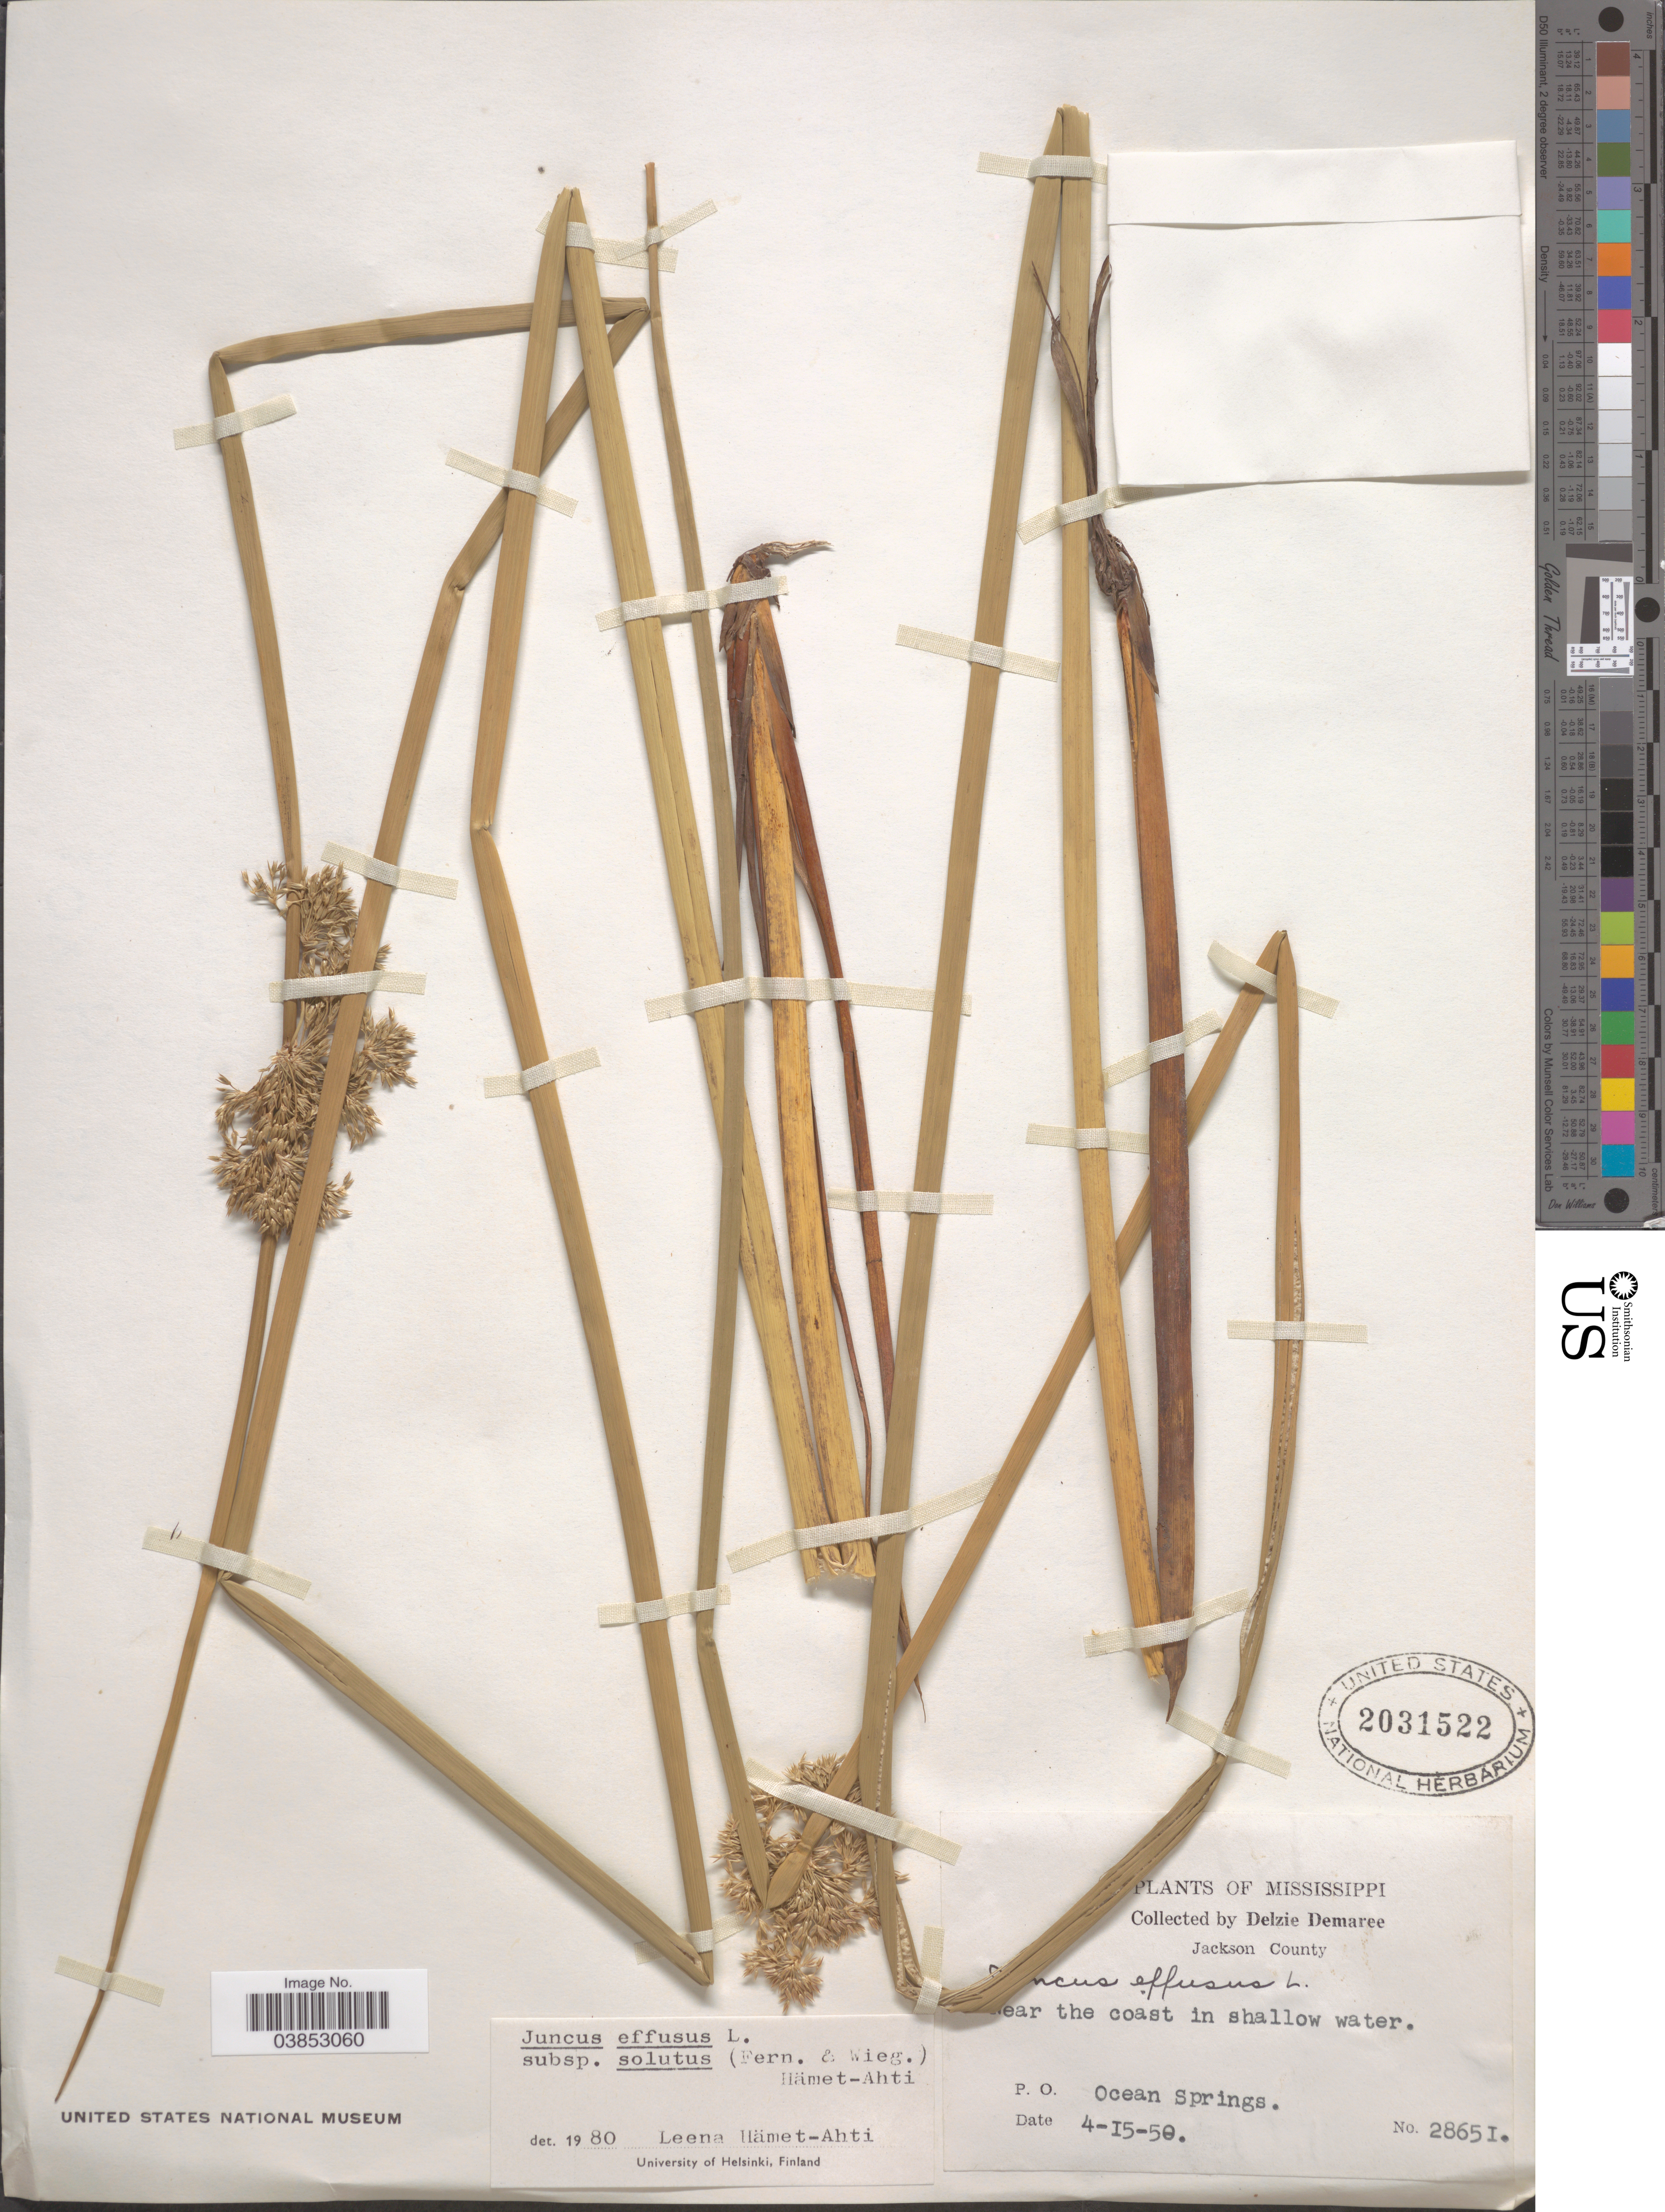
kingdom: Plantae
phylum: Tracheophyta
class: Liliopsida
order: Poales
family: Juncaceae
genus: Juncus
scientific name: Juncus effusus var. solutus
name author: Fernald & Wiegand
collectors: D. Demaree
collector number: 2865I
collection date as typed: Transcribed d/m/y: 15/4/50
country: United States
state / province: Mississippi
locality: Jackson County. Near the coast in shallow water. P.O. Ocean Springs.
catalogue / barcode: US 2031522